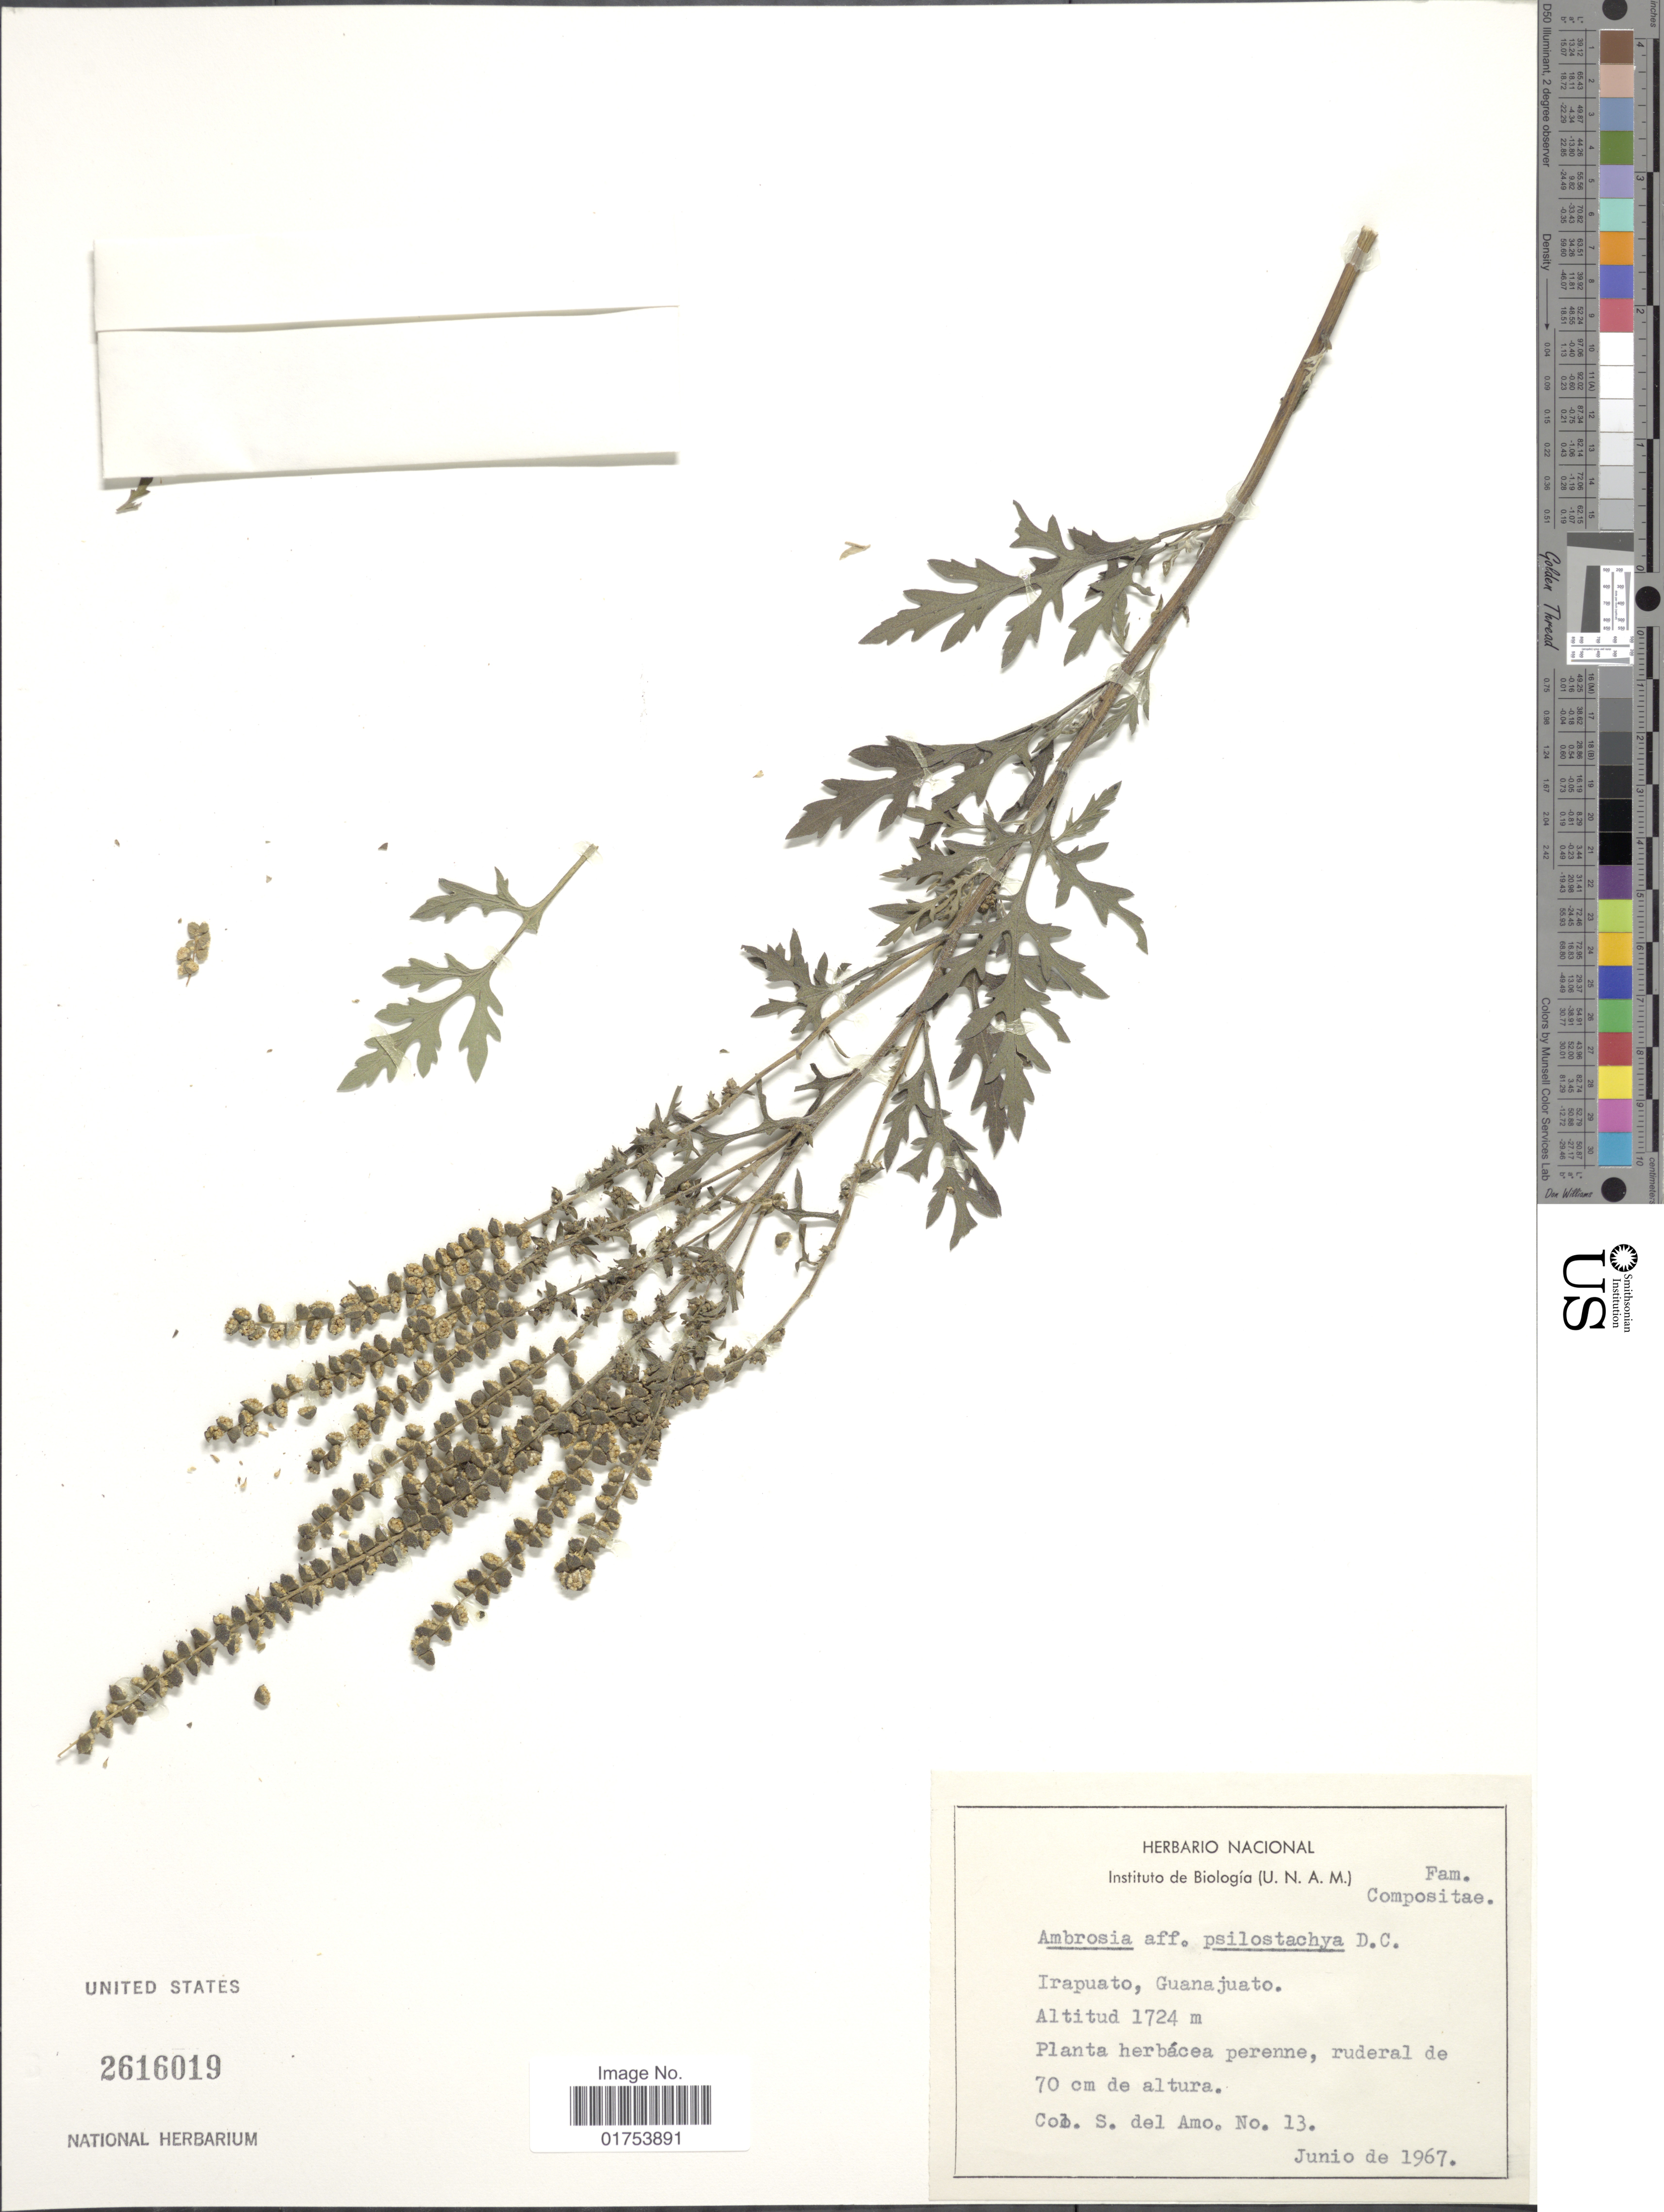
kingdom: Plantae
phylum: Tracheophyta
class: Magnoliopsida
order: Asterales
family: Asteraceae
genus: Ambrosia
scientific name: Ambrosia psilostachya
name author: DC.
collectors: S. Amo.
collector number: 13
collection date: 1967-06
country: Mexico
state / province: Guanajuato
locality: Irapuato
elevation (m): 1724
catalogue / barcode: US 2616019